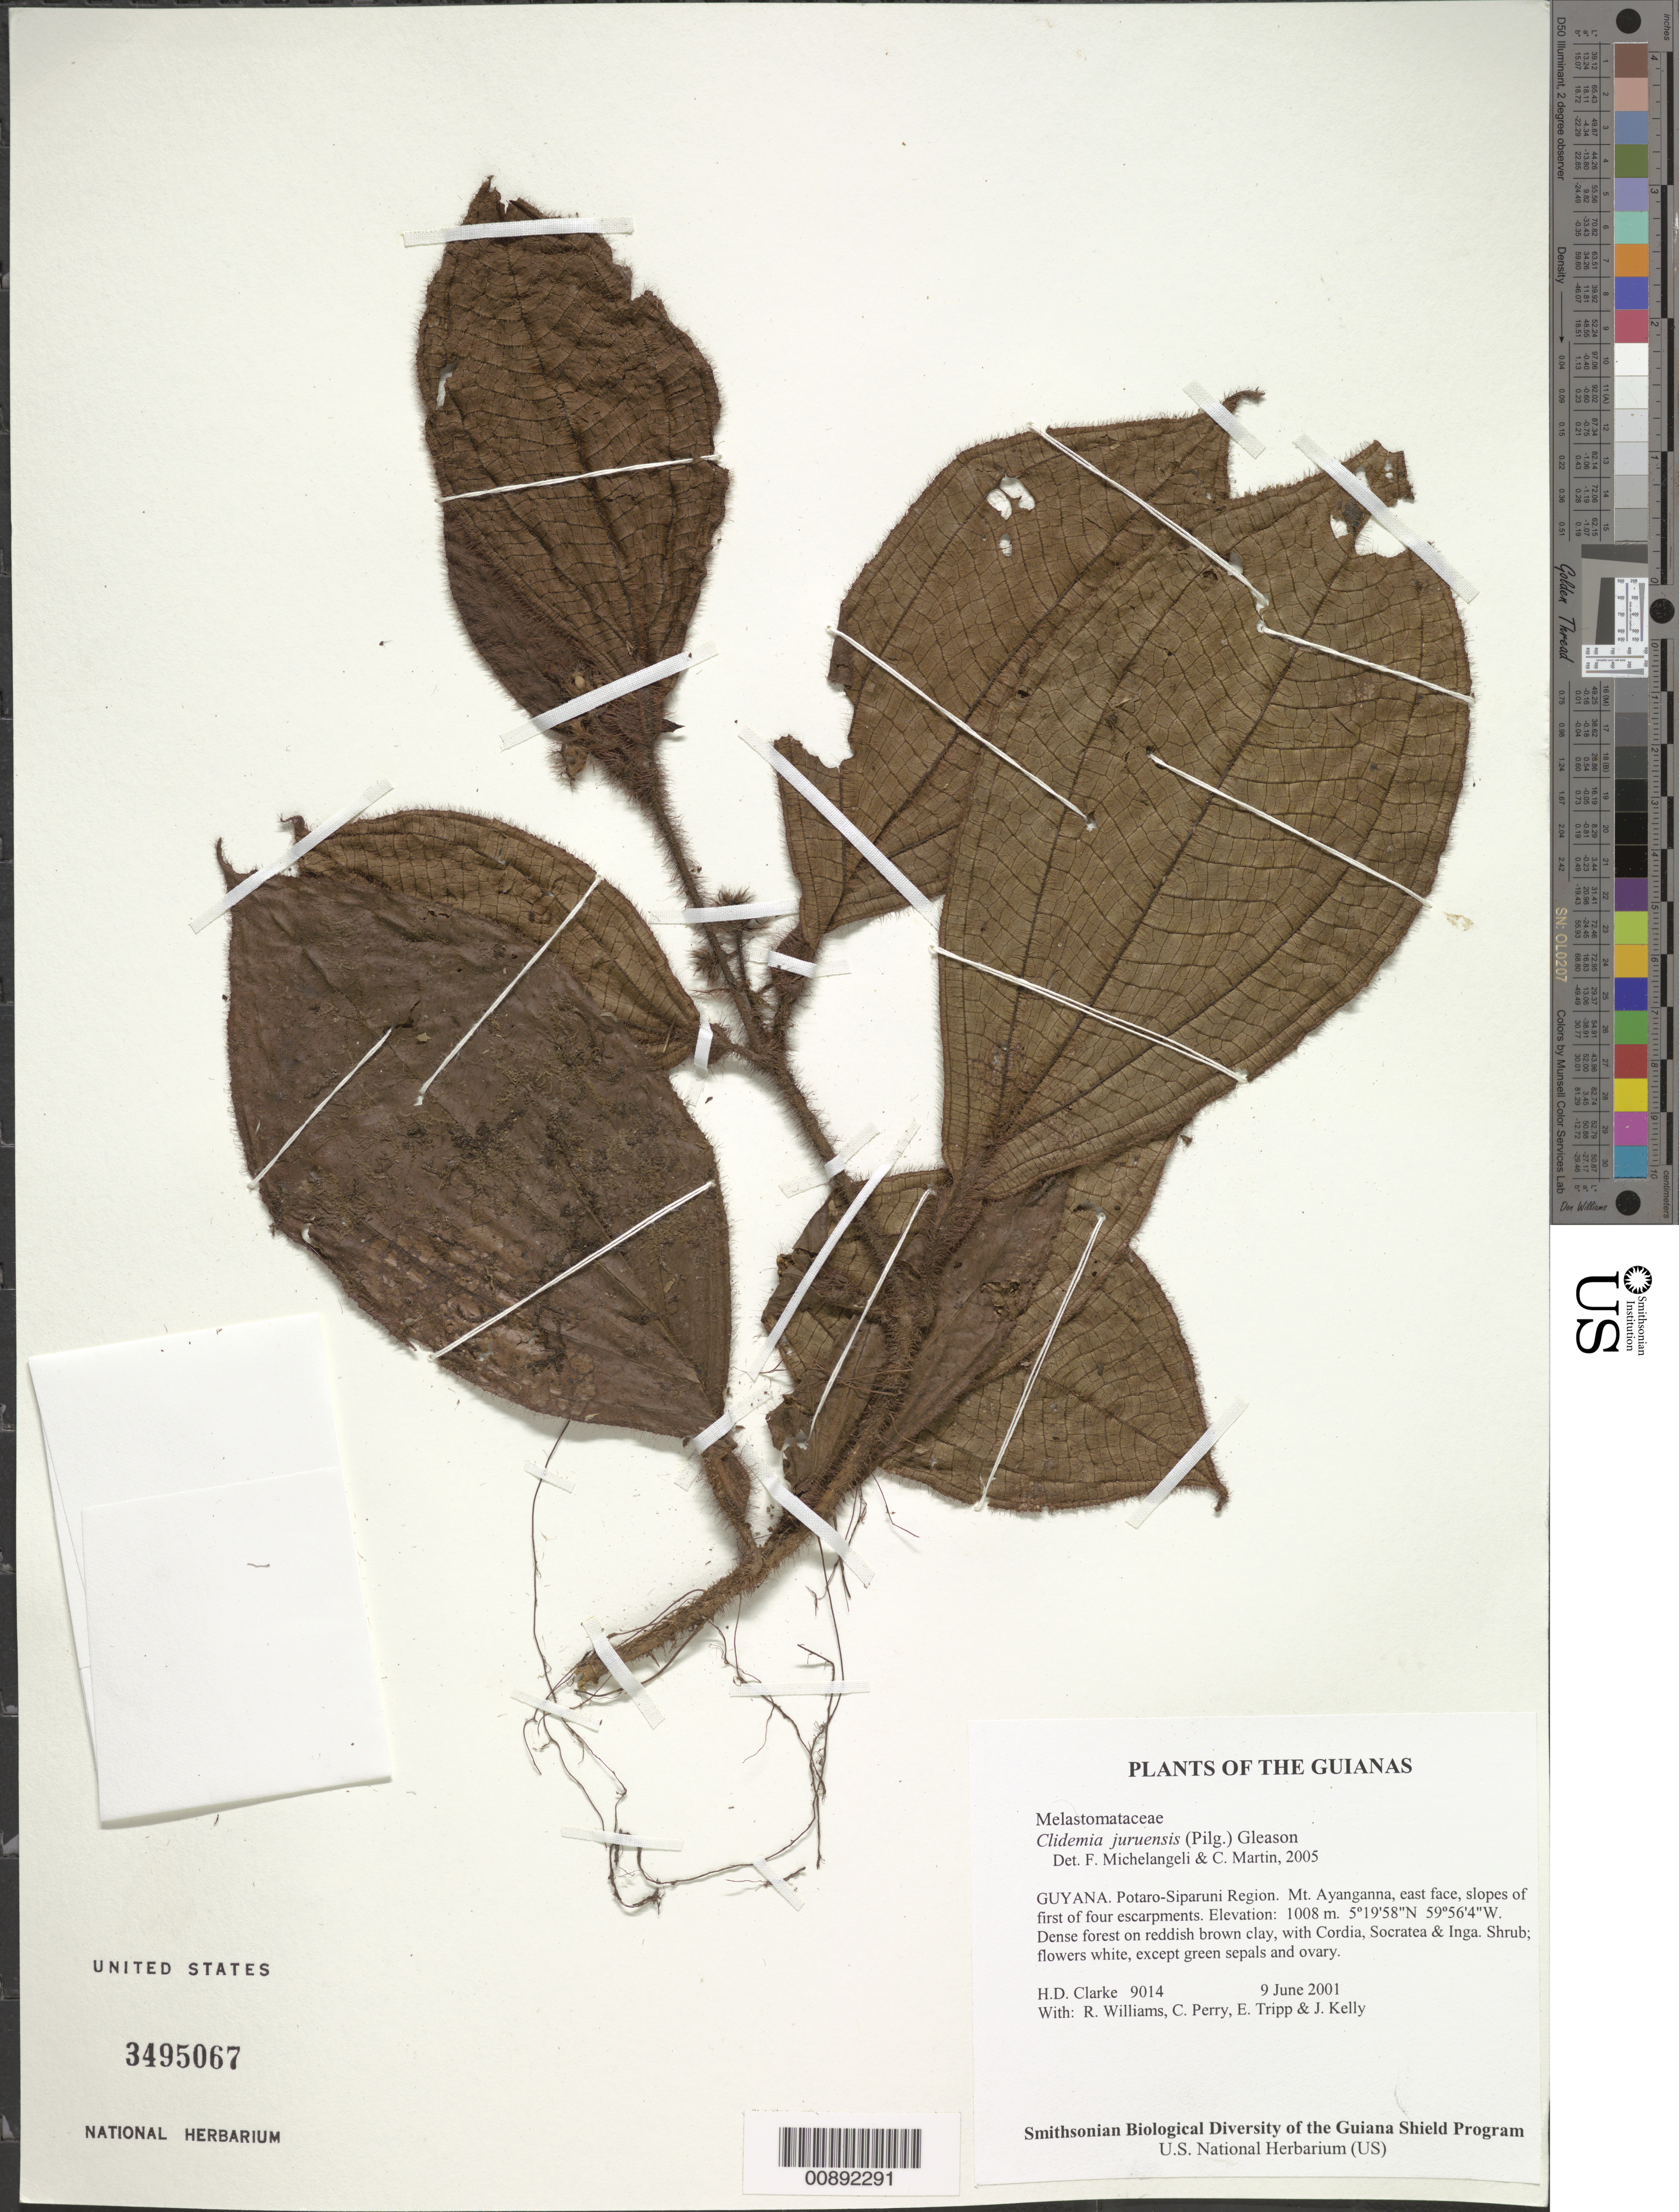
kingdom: Plantae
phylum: Tracheophyta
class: Magnoliopsida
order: Myrtales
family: Melastomataceae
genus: Clidemia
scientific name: Clidemia juruensis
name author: (Pilg.) Gleason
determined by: Michelangeli, F. A.; Martin, C.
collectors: H. D. Clarke, R. Williams, C. Perry, E. Tripp & J. Kelly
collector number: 9014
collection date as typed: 9 June 2001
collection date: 2001-06-09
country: Guyana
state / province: Potaro-Siparuni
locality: Mt. Ayanganna, east face, slopes of first of four escarpments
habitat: Dense forest on reddish brown clay, with Cordia, Socratea & Inga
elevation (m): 1008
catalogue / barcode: US 3495067